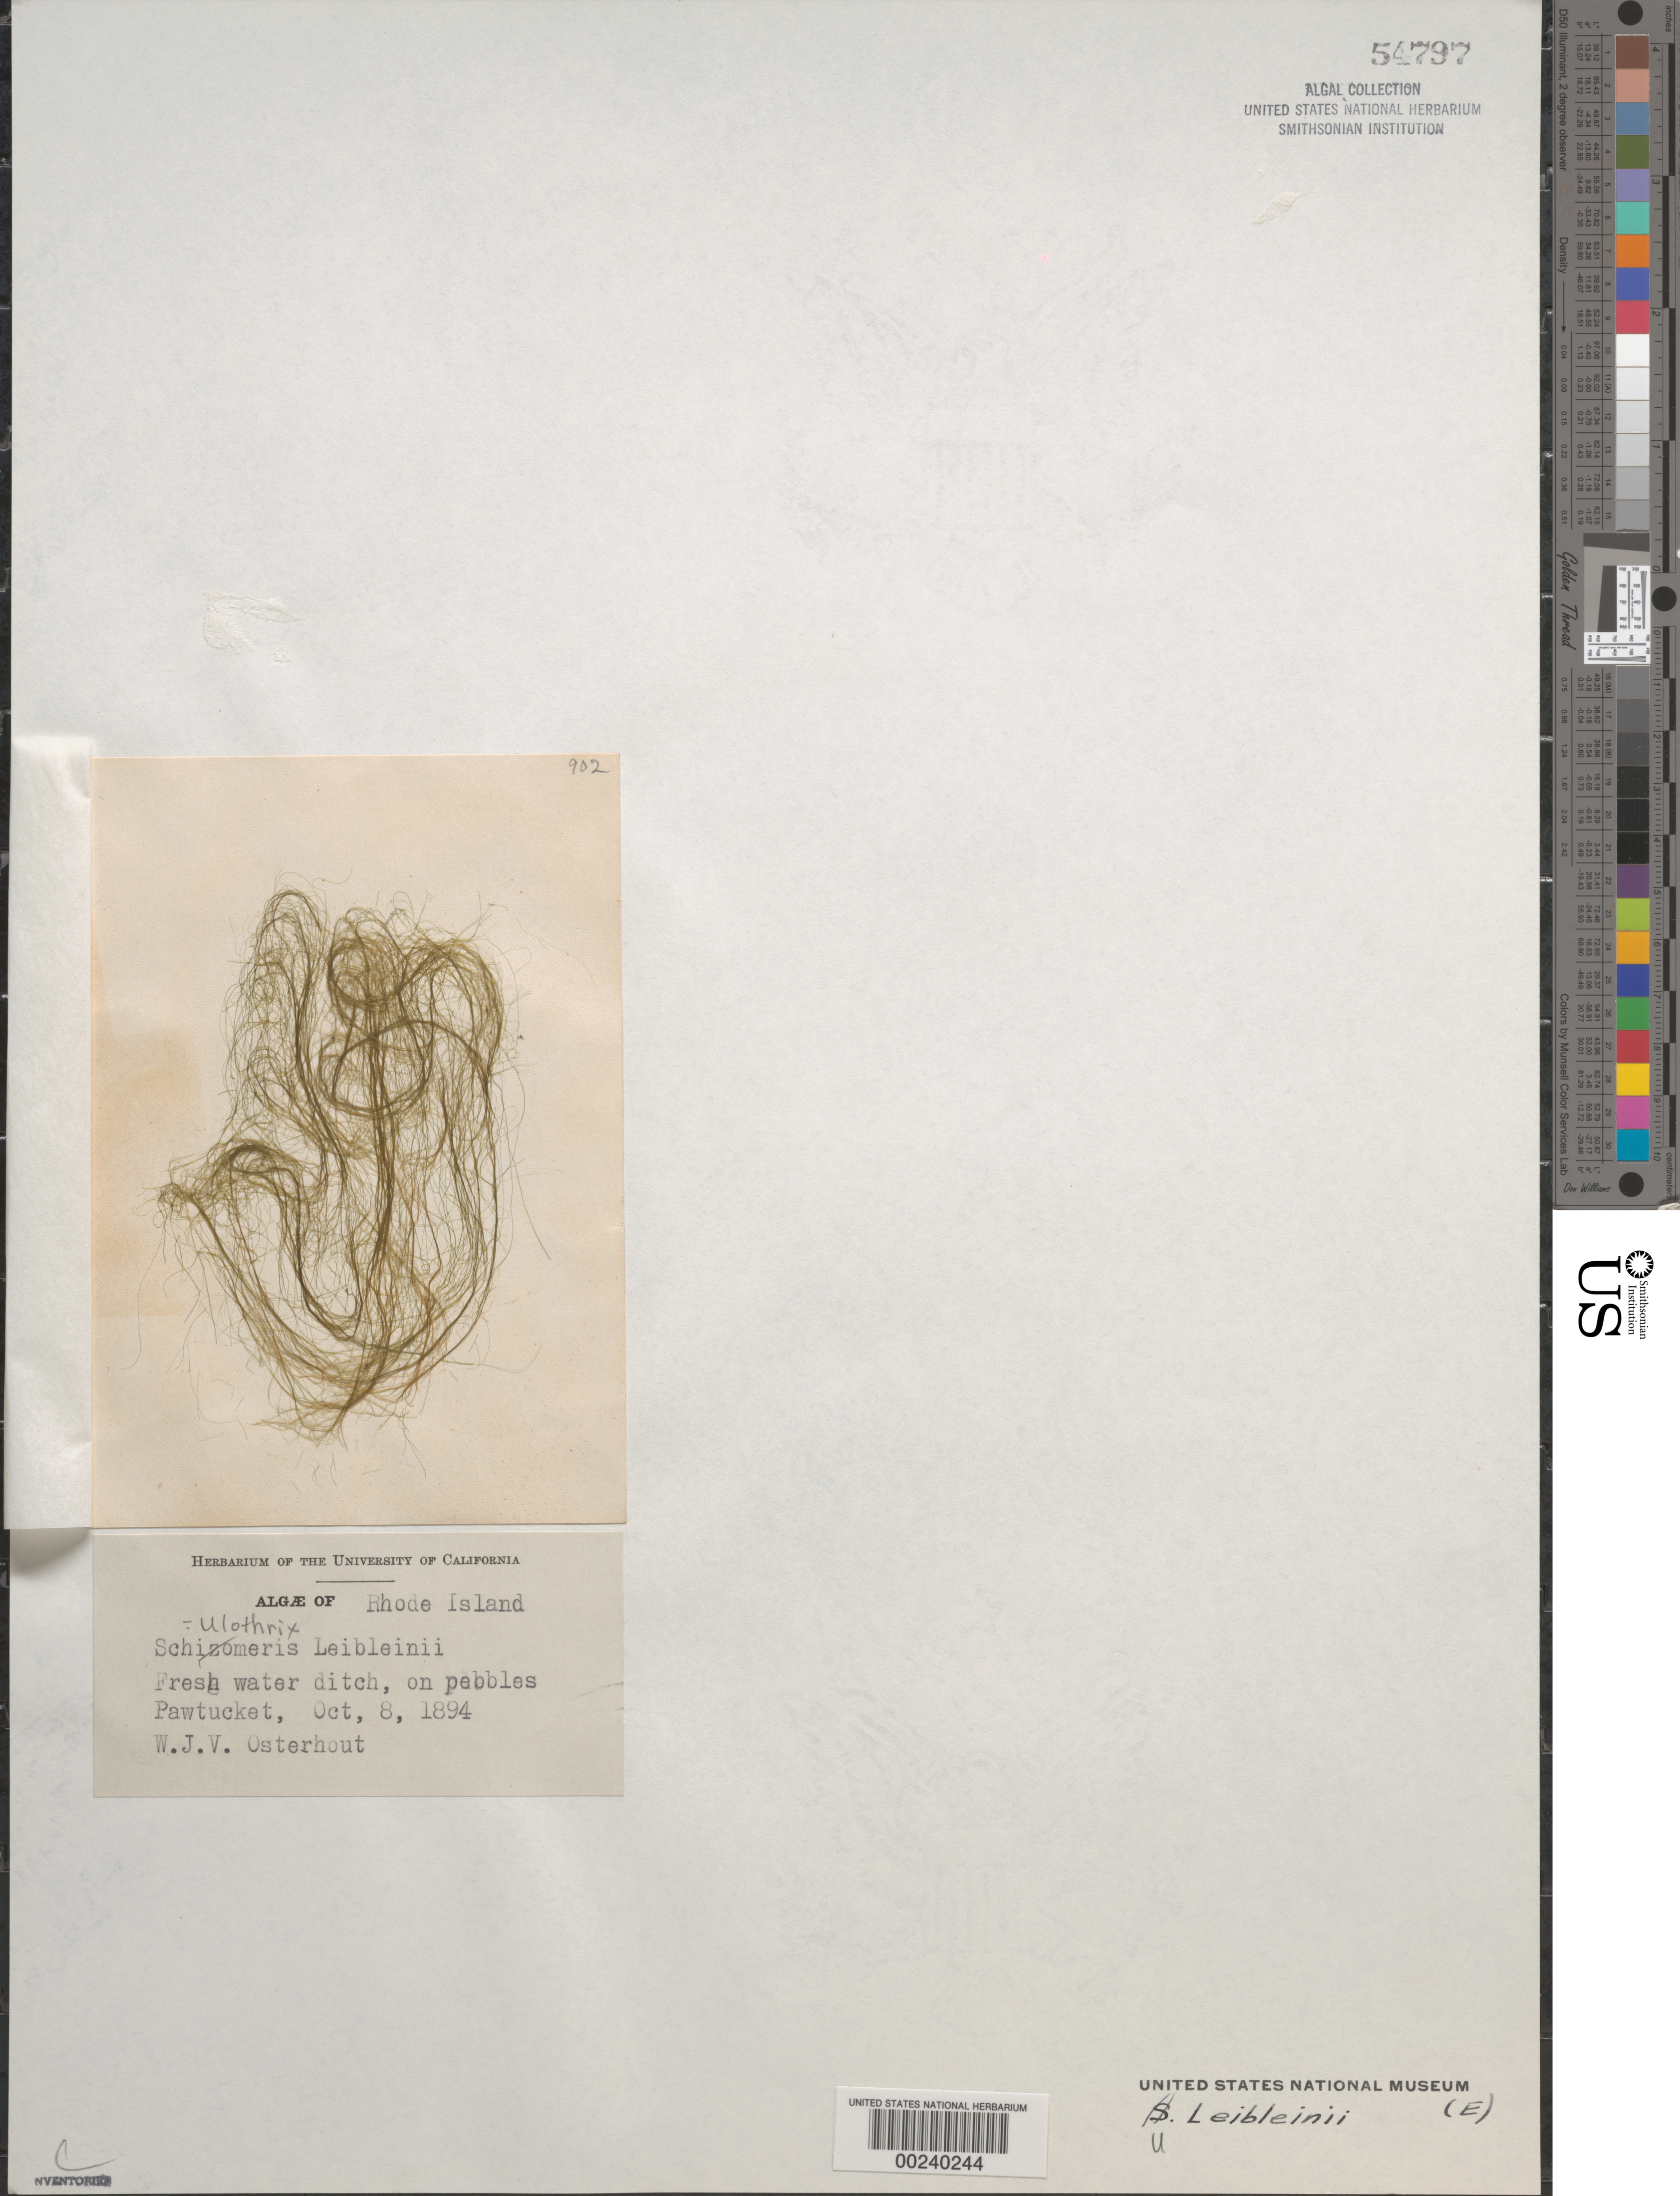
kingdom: Plantae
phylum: Chlorophyta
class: Ulvophyceae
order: Ulotrichales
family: Ulotrichaceae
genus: Ulothrix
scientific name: Ulothrix leibleinii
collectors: W. Osterhout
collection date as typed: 08 Oct 1894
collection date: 1894-10-08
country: United States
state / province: Rhode Island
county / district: Providence County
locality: Pawtucket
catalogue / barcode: US 54797